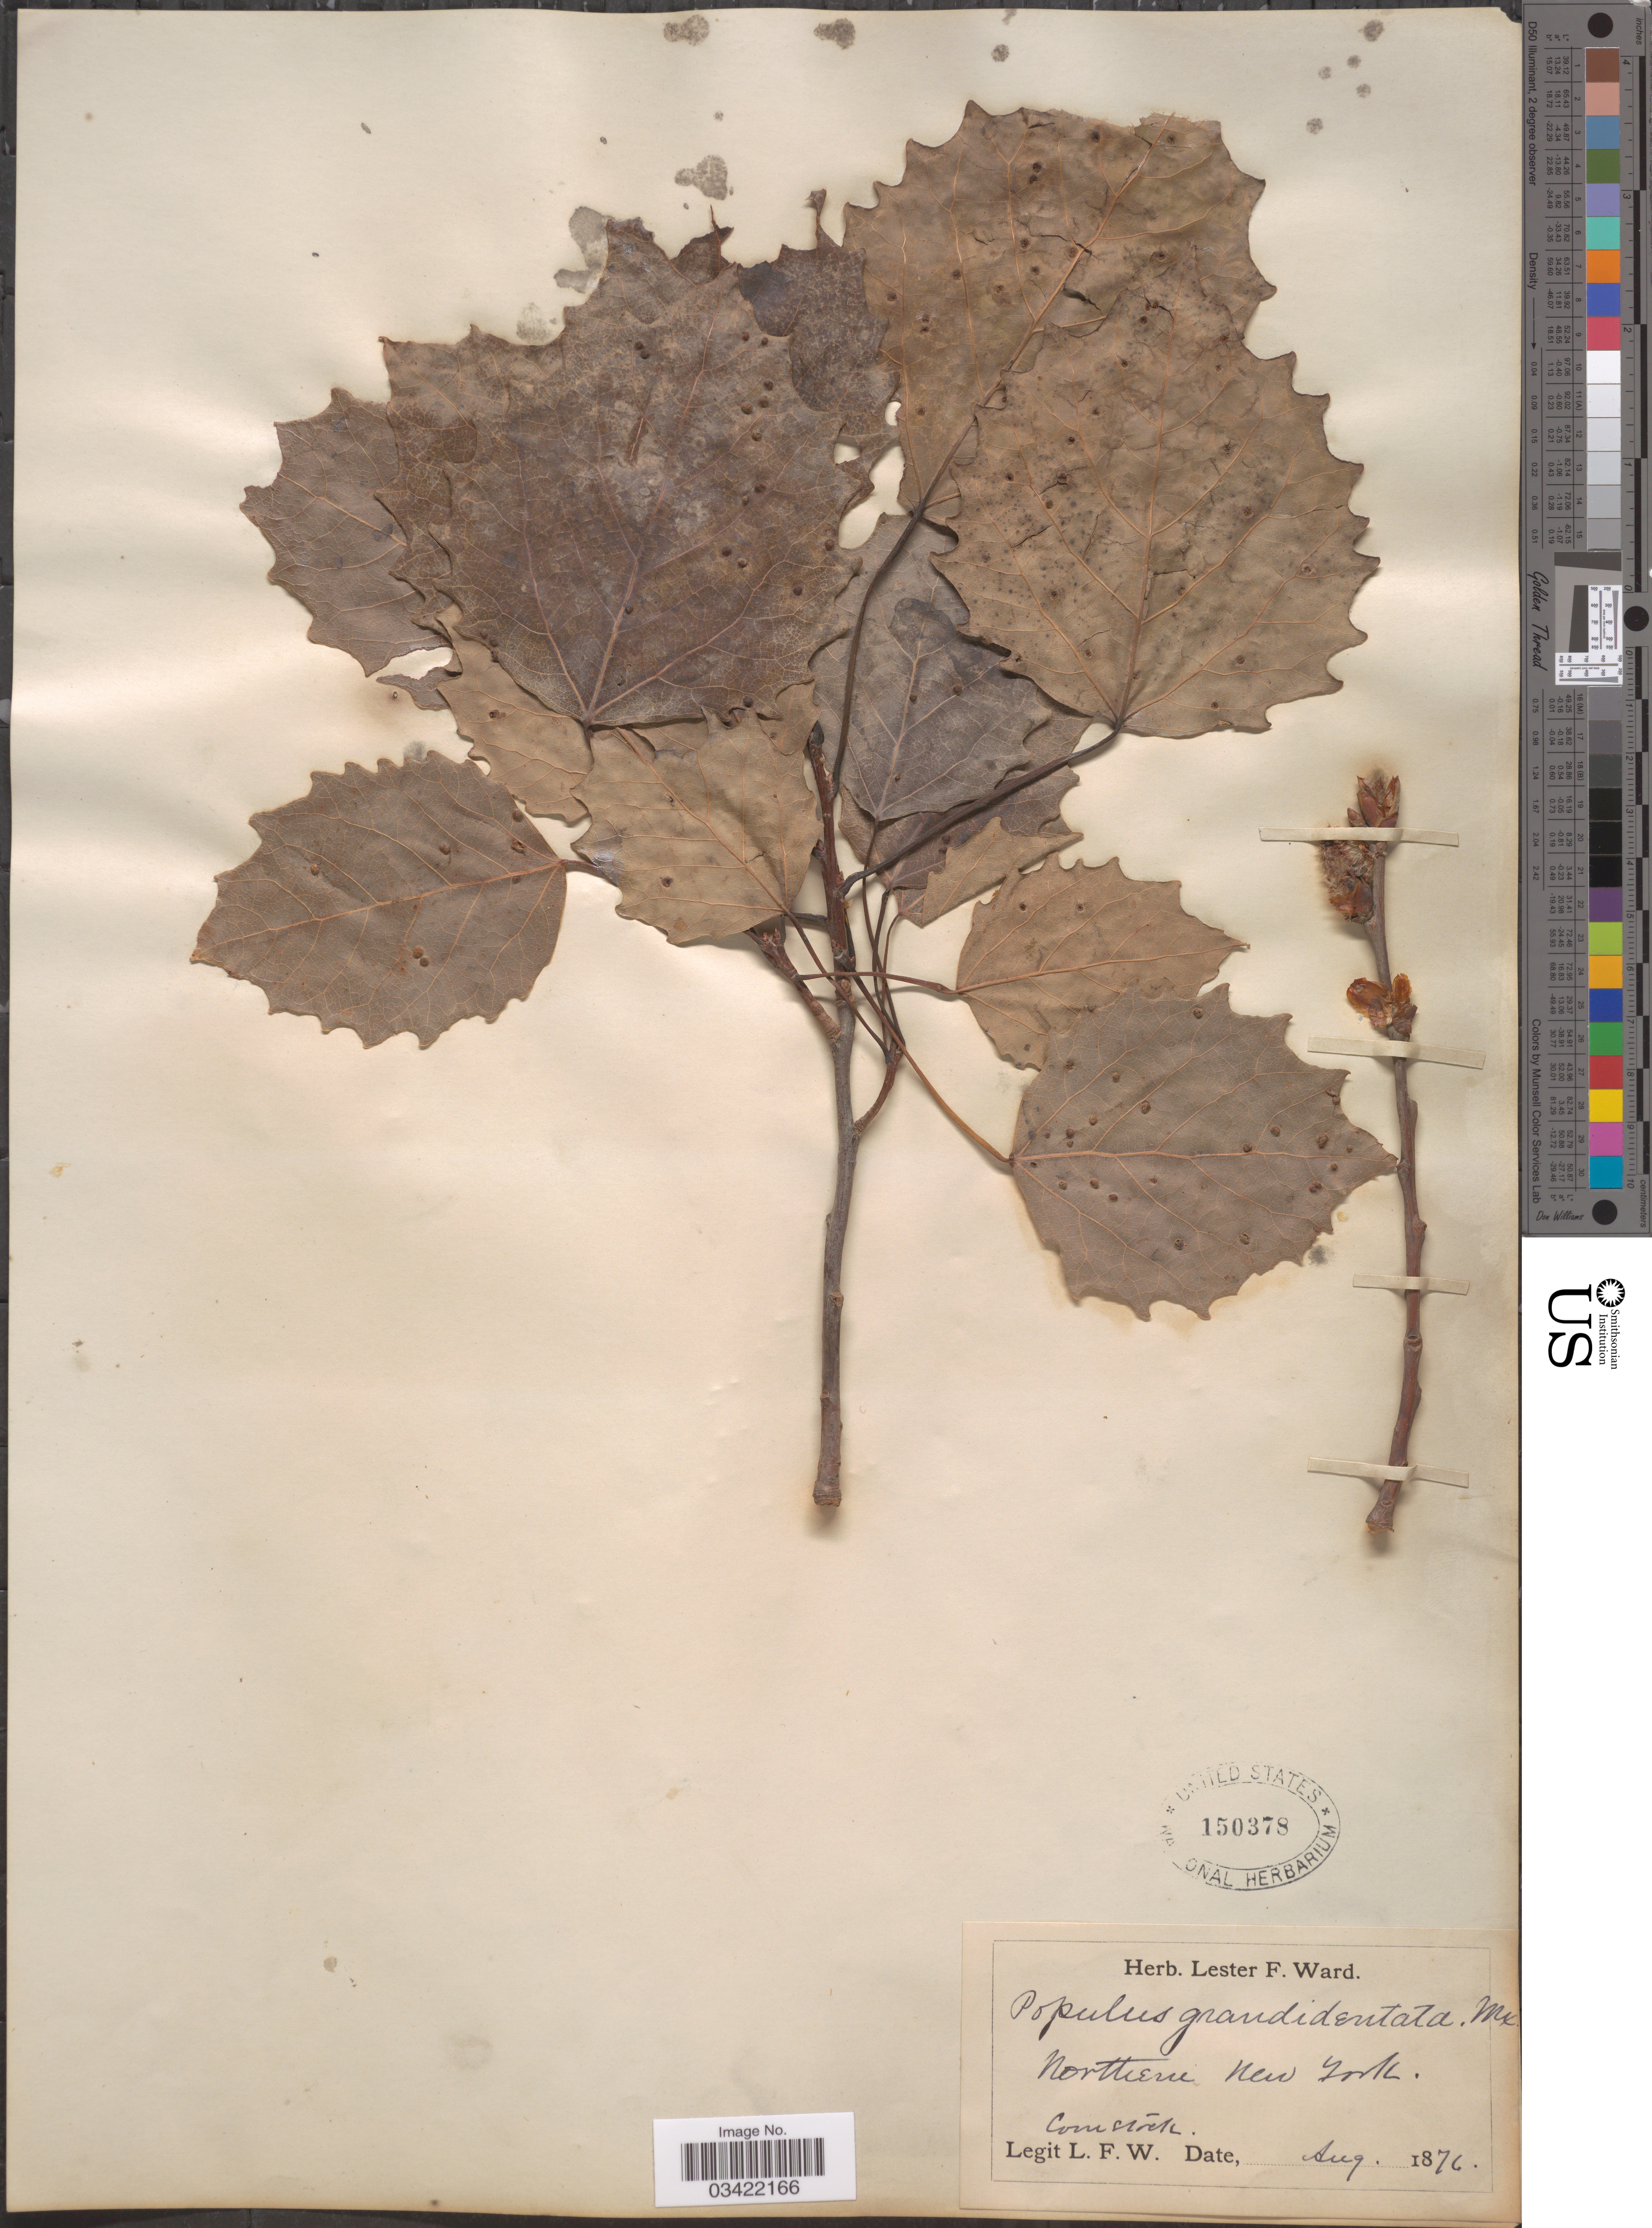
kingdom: Plantae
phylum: Tracheophyta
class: Magnoliopsida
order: Malpighiales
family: Salicaceae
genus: Populus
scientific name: Populus grandidentata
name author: Michx.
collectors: L. F. Ward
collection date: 1876-08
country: United States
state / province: New York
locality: Northern New York. Comstock.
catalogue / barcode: US 150378